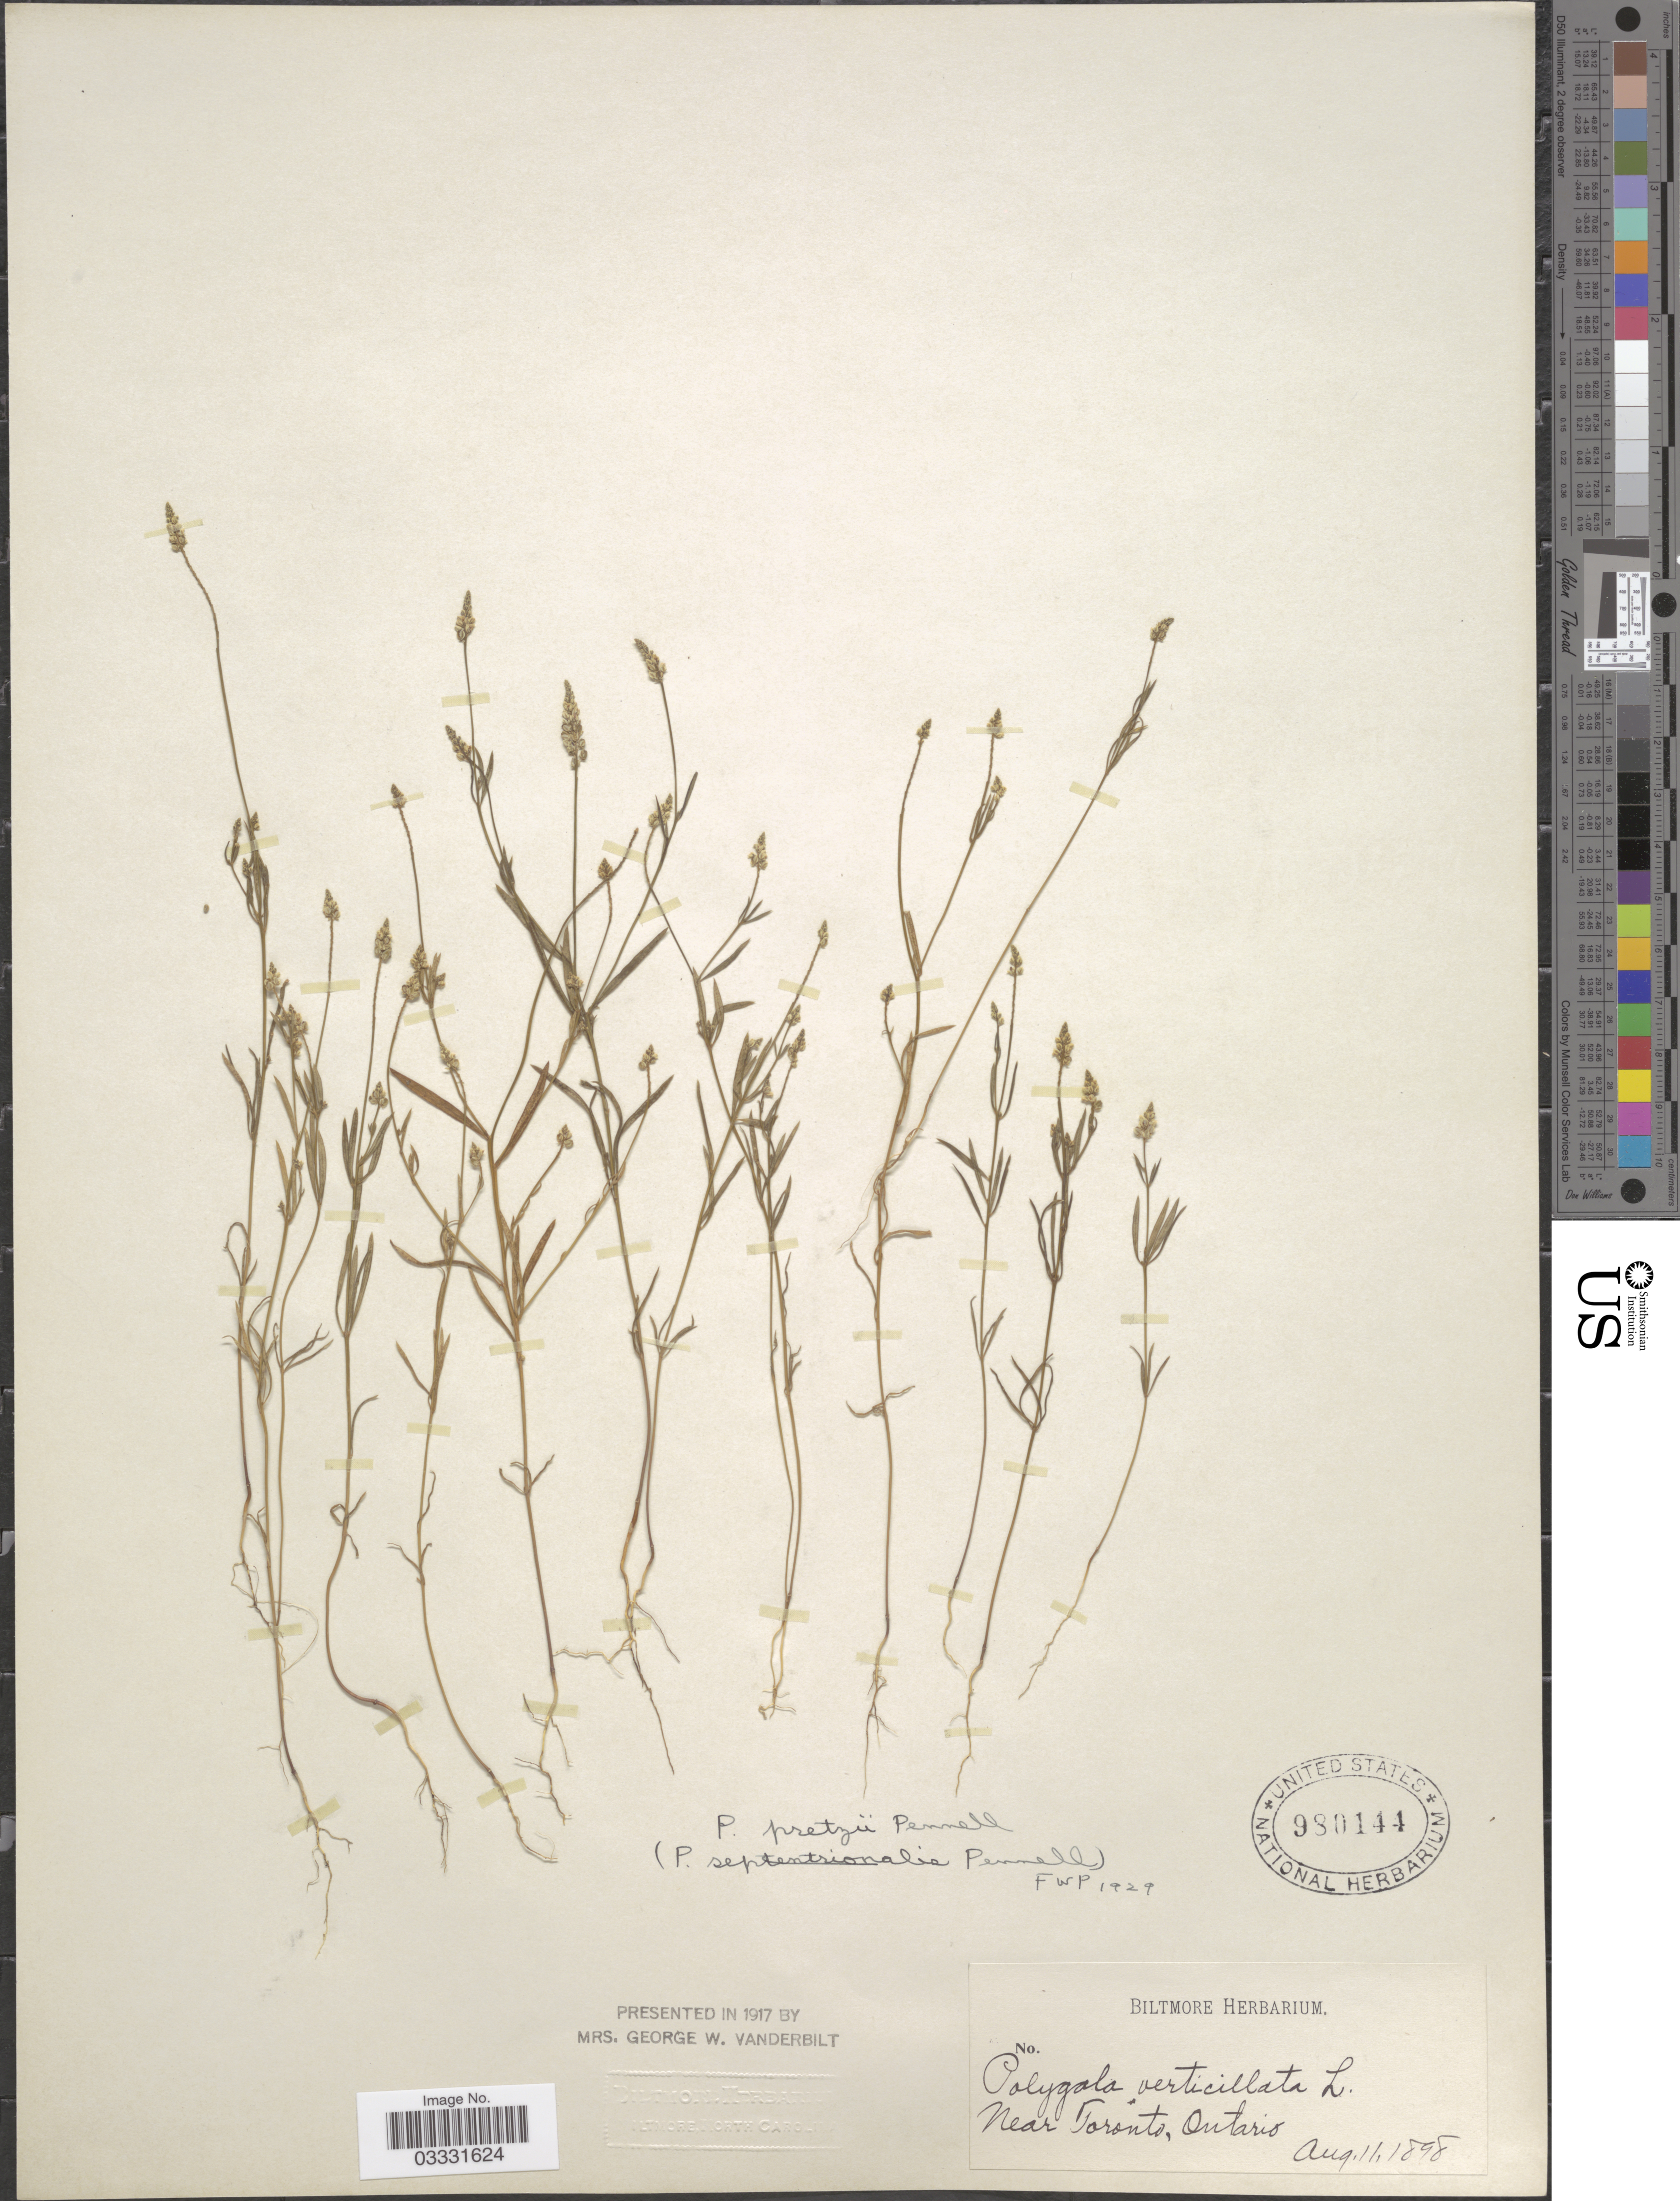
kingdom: Plantae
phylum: Tracheophyta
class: Magnoliopsida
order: Fabales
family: Polygalaceae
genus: Polygala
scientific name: Polygala pretzii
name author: Pennell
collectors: ex herb. Biltmore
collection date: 1898-08-11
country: Canada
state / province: Ontario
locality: Near Toronto.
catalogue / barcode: US 980144